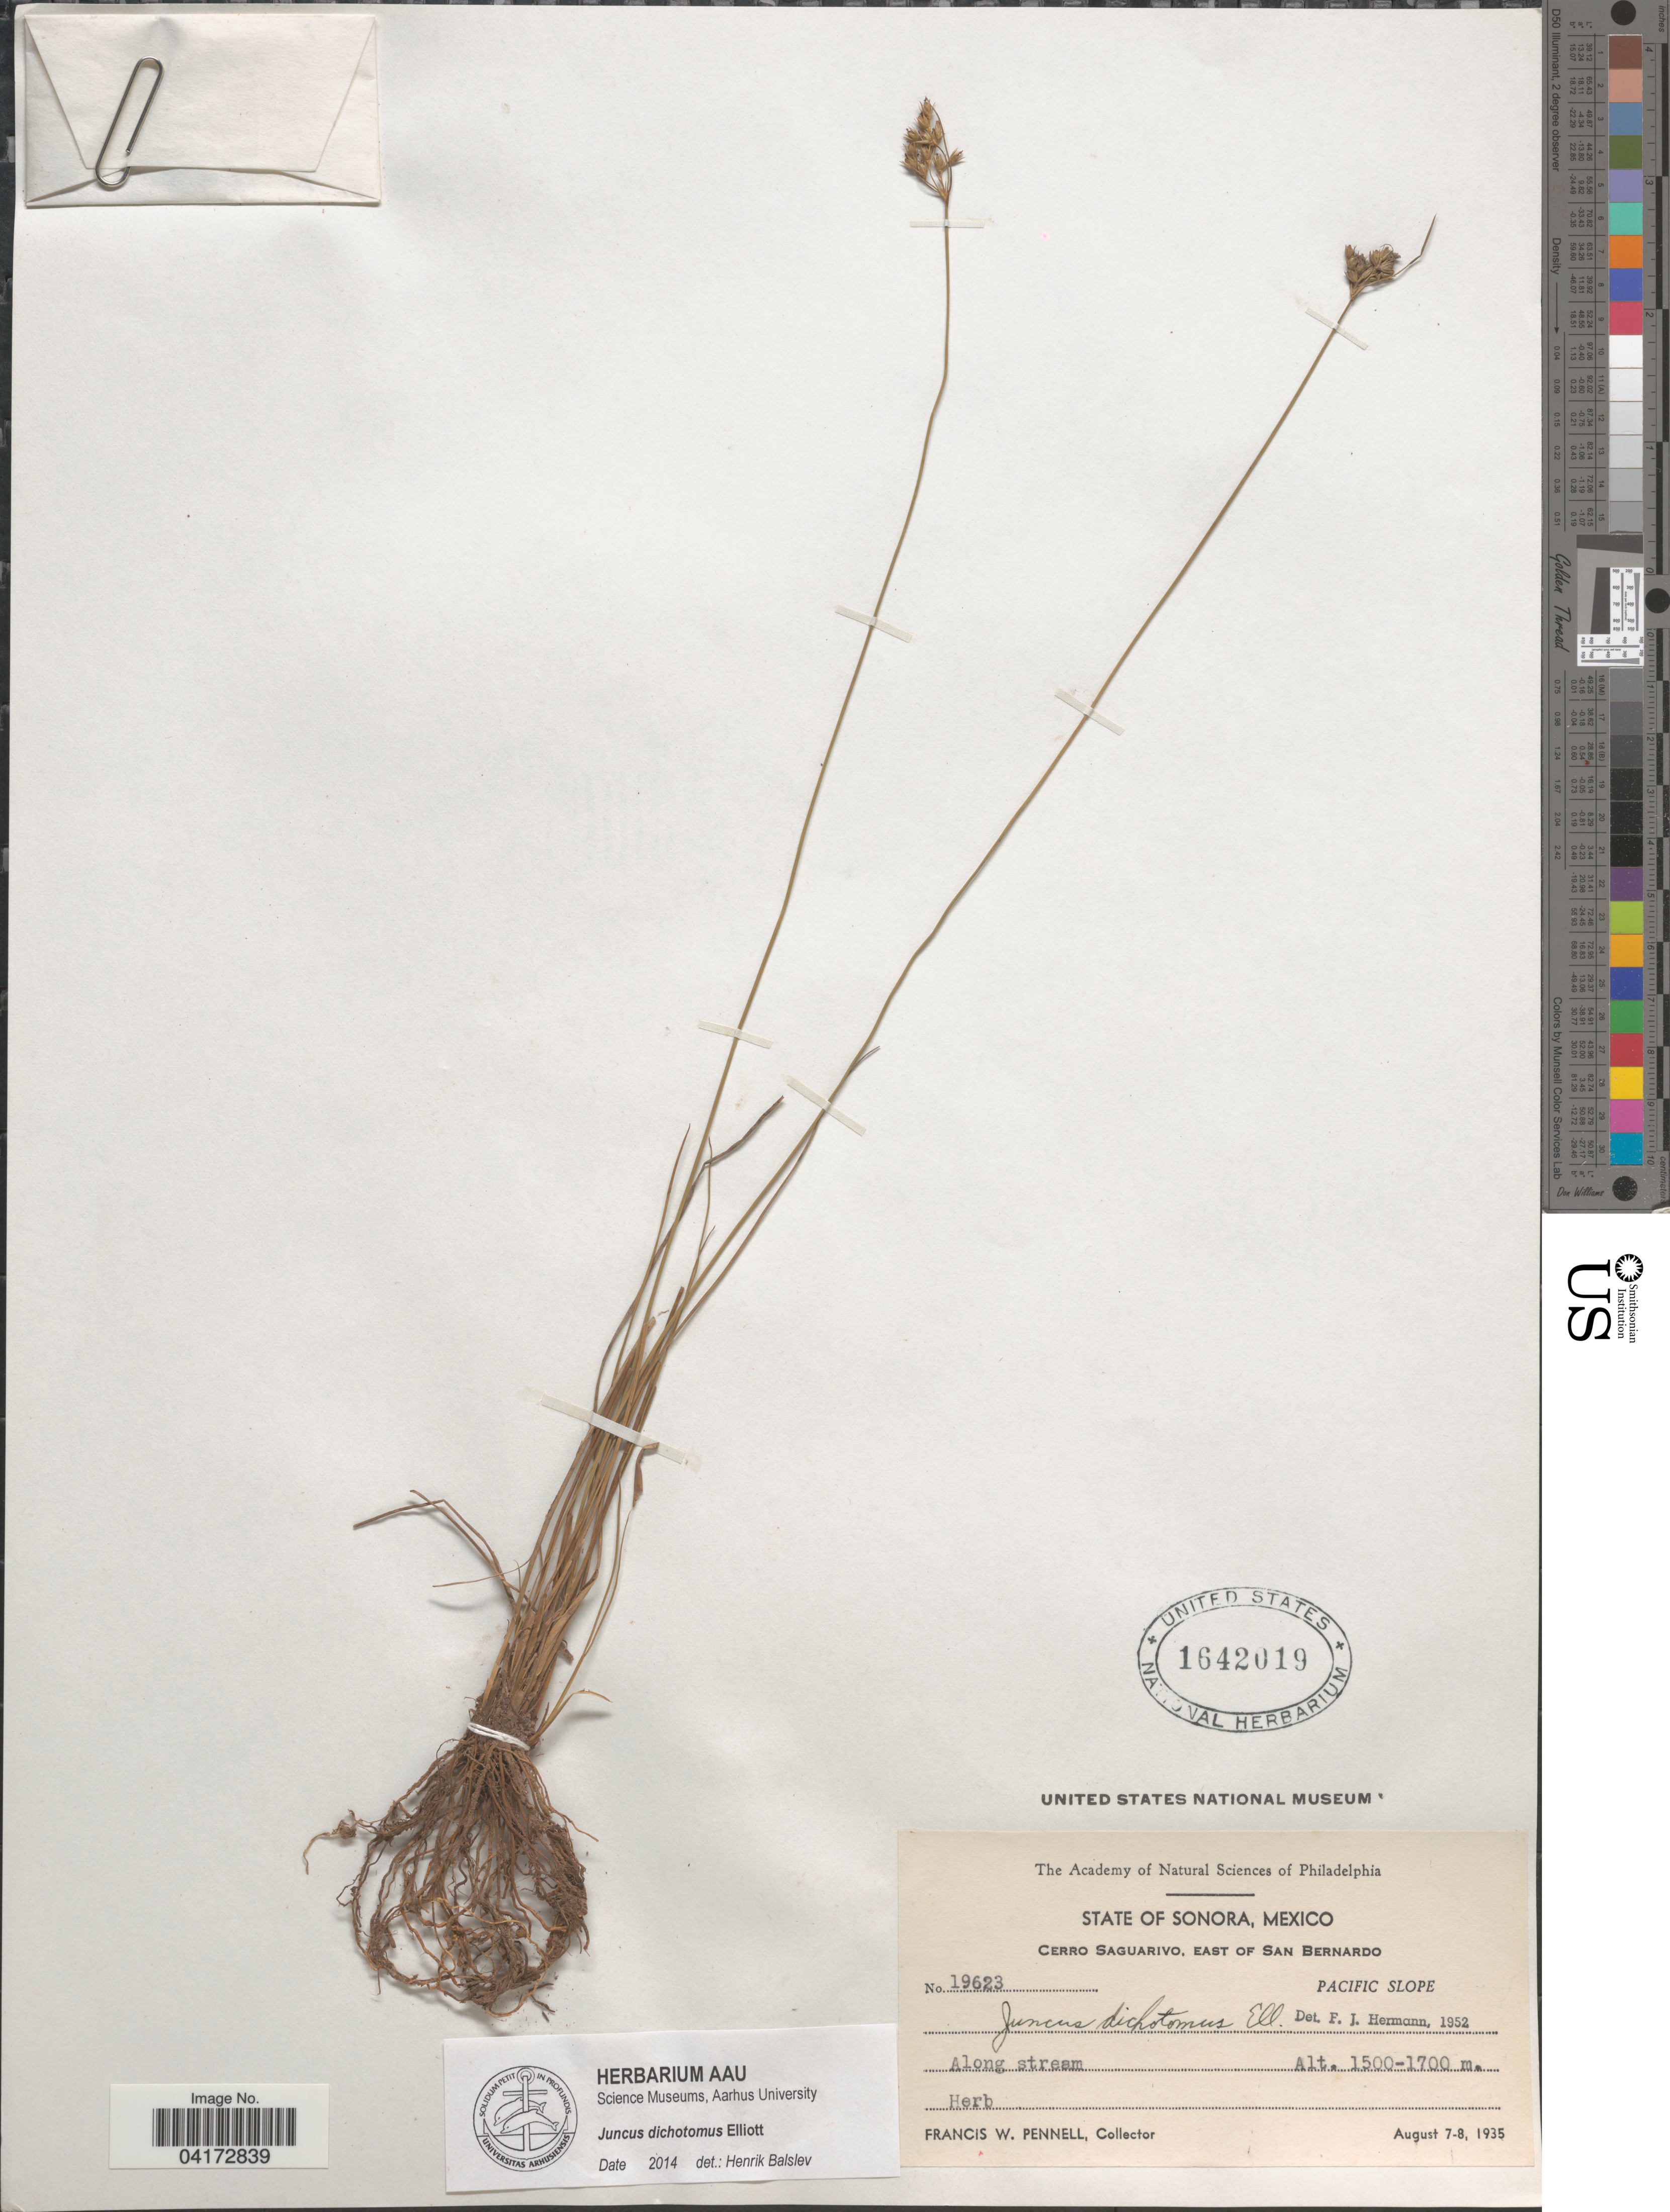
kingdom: Plantae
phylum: Tracheophyta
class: Liliopsida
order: Poales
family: Juncaceae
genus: Juncus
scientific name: Juncus dichotomus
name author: Elliott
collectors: F. W. Pennell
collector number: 19623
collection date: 1935-08-07/1935-08-08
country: Mexico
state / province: Sonora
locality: Cerro Saguarivo, East of San Bernardo. Pacific Slope.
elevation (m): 1500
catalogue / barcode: US 1642019